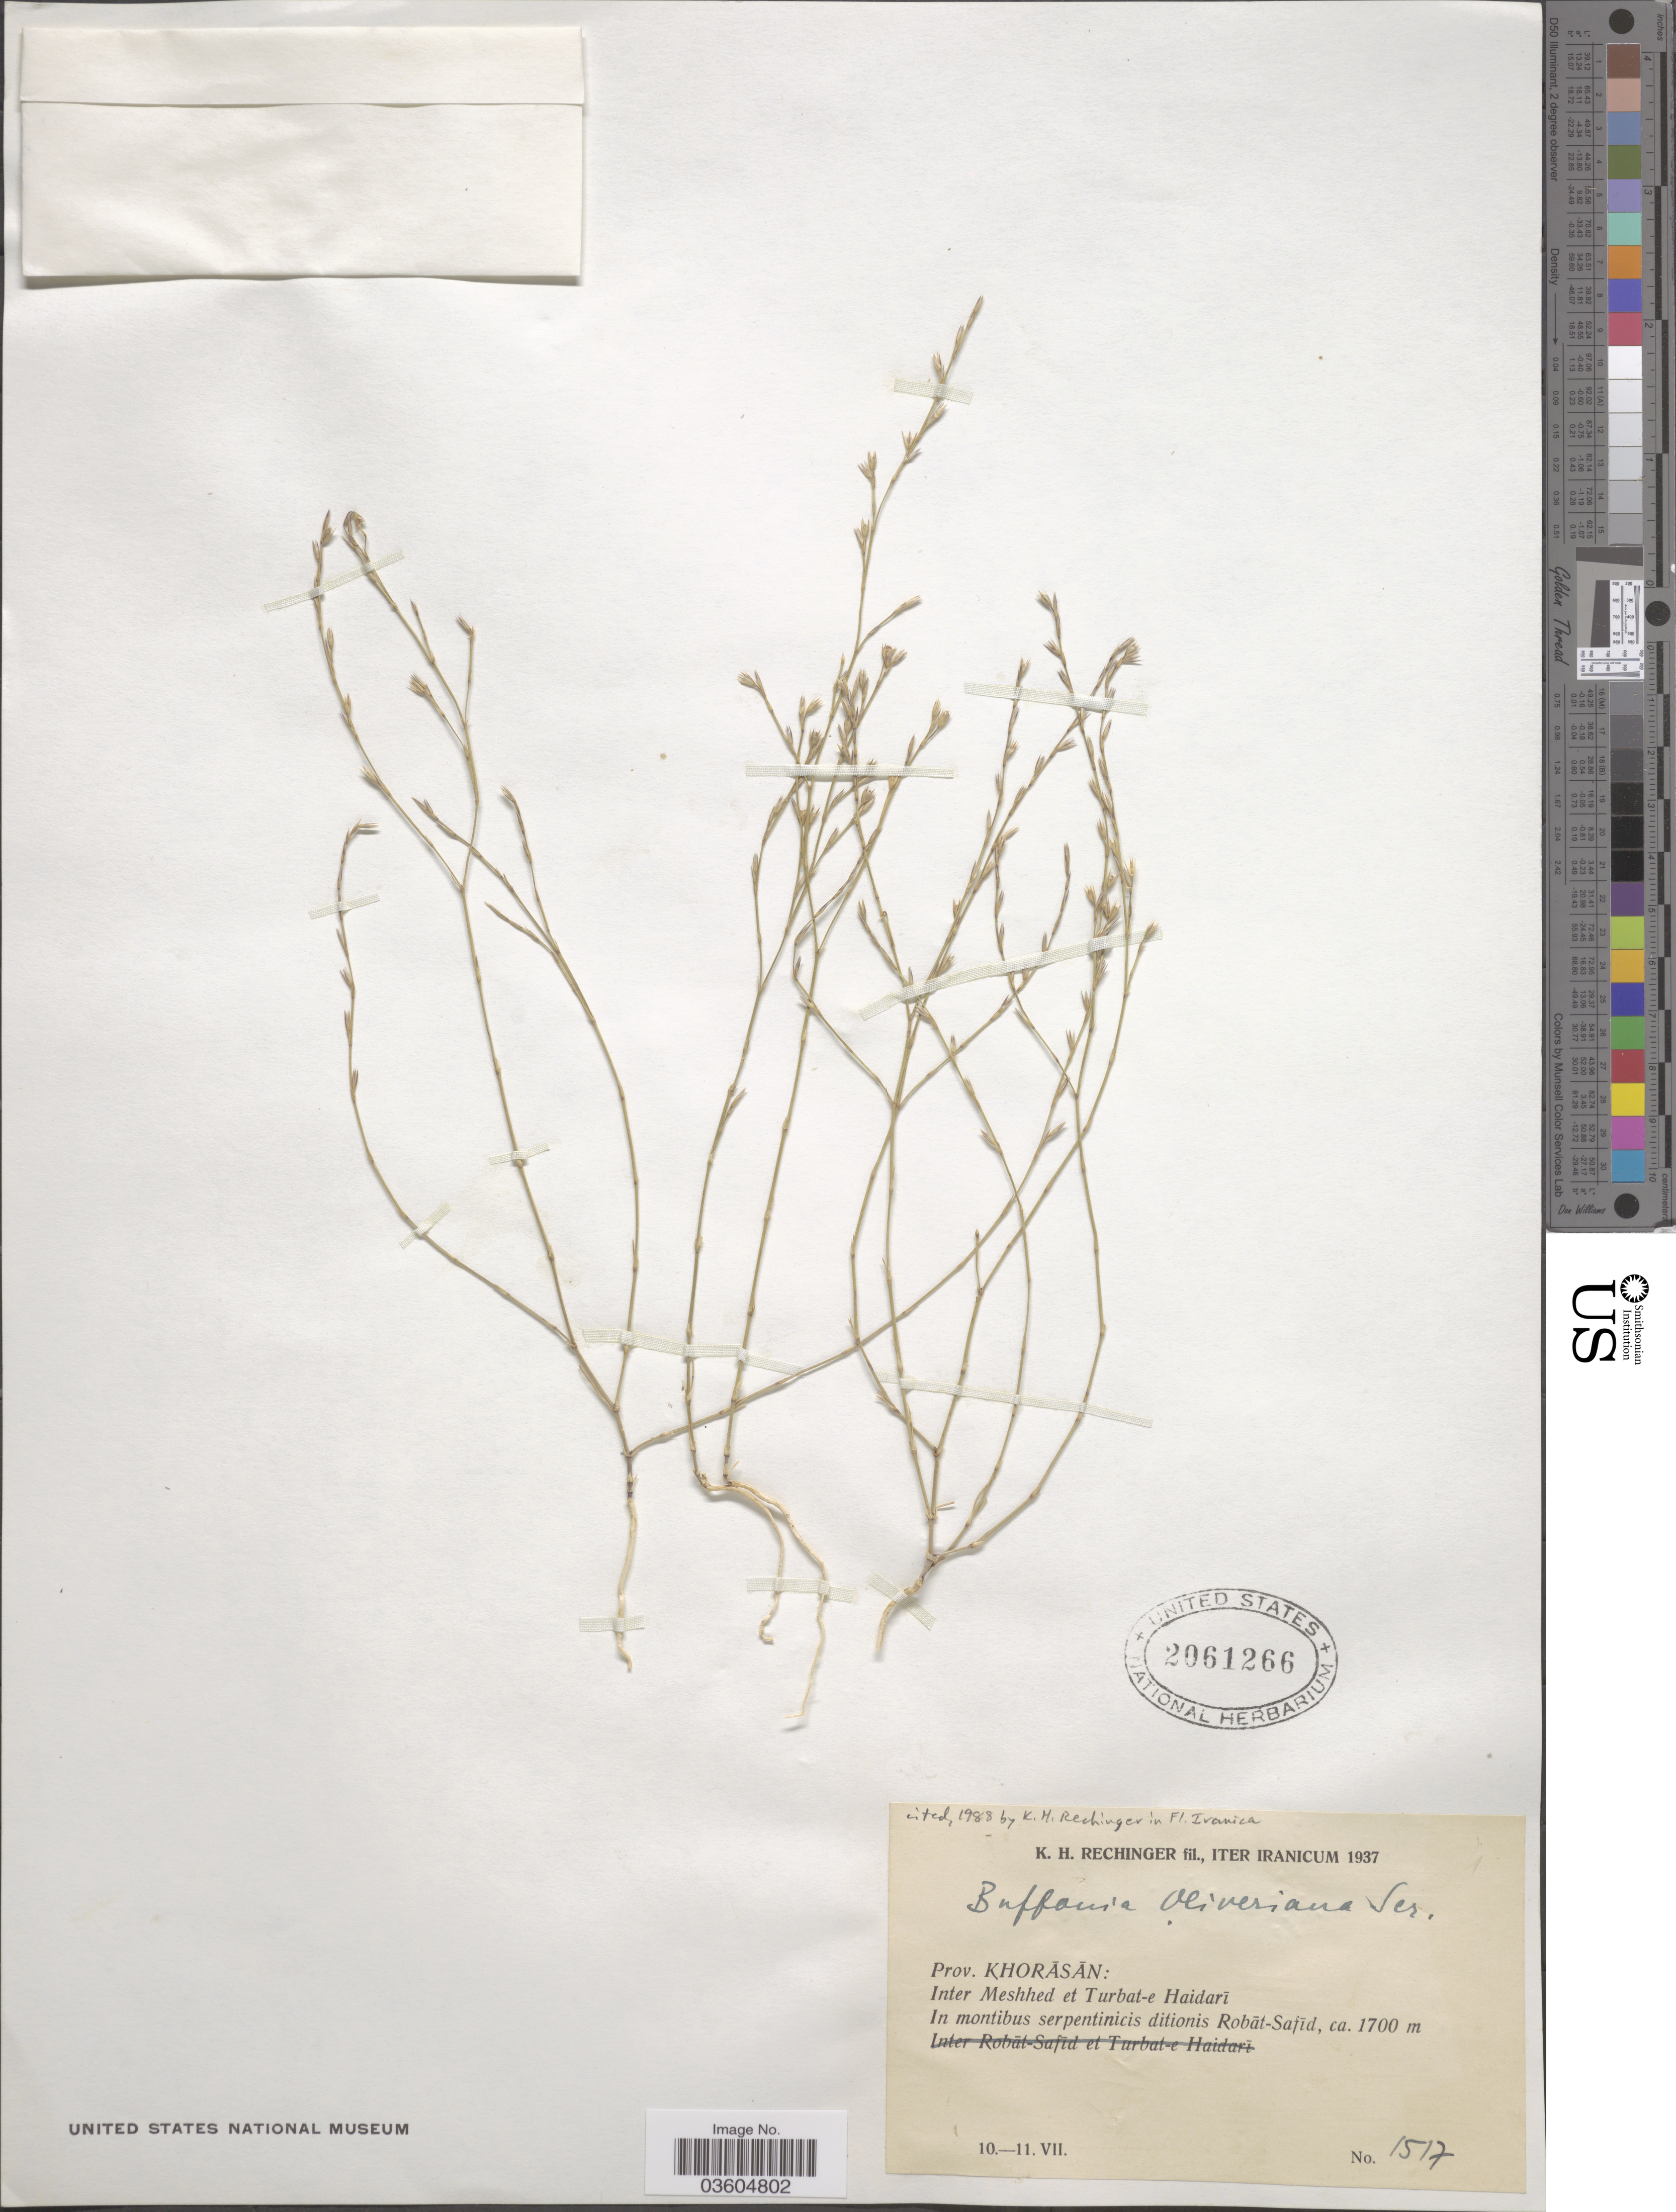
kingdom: Plantae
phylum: Tracheophyta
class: Magnoliopsida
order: Caryophyllales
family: Caryophyllaceae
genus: Bufonia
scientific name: Bufonia oliveriana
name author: Ser.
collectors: K. H. Rechinger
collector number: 1517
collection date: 1937-07-10/1937-07-11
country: Iran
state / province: Khorasan [obsolete]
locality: Iter Iranicum. Prov. Khorāsān. Inter Meshed et Turbat-e Haidarī. In montibus serpentinicis ditionis Robāt-Safid.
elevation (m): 1700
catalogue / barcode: US 2061266